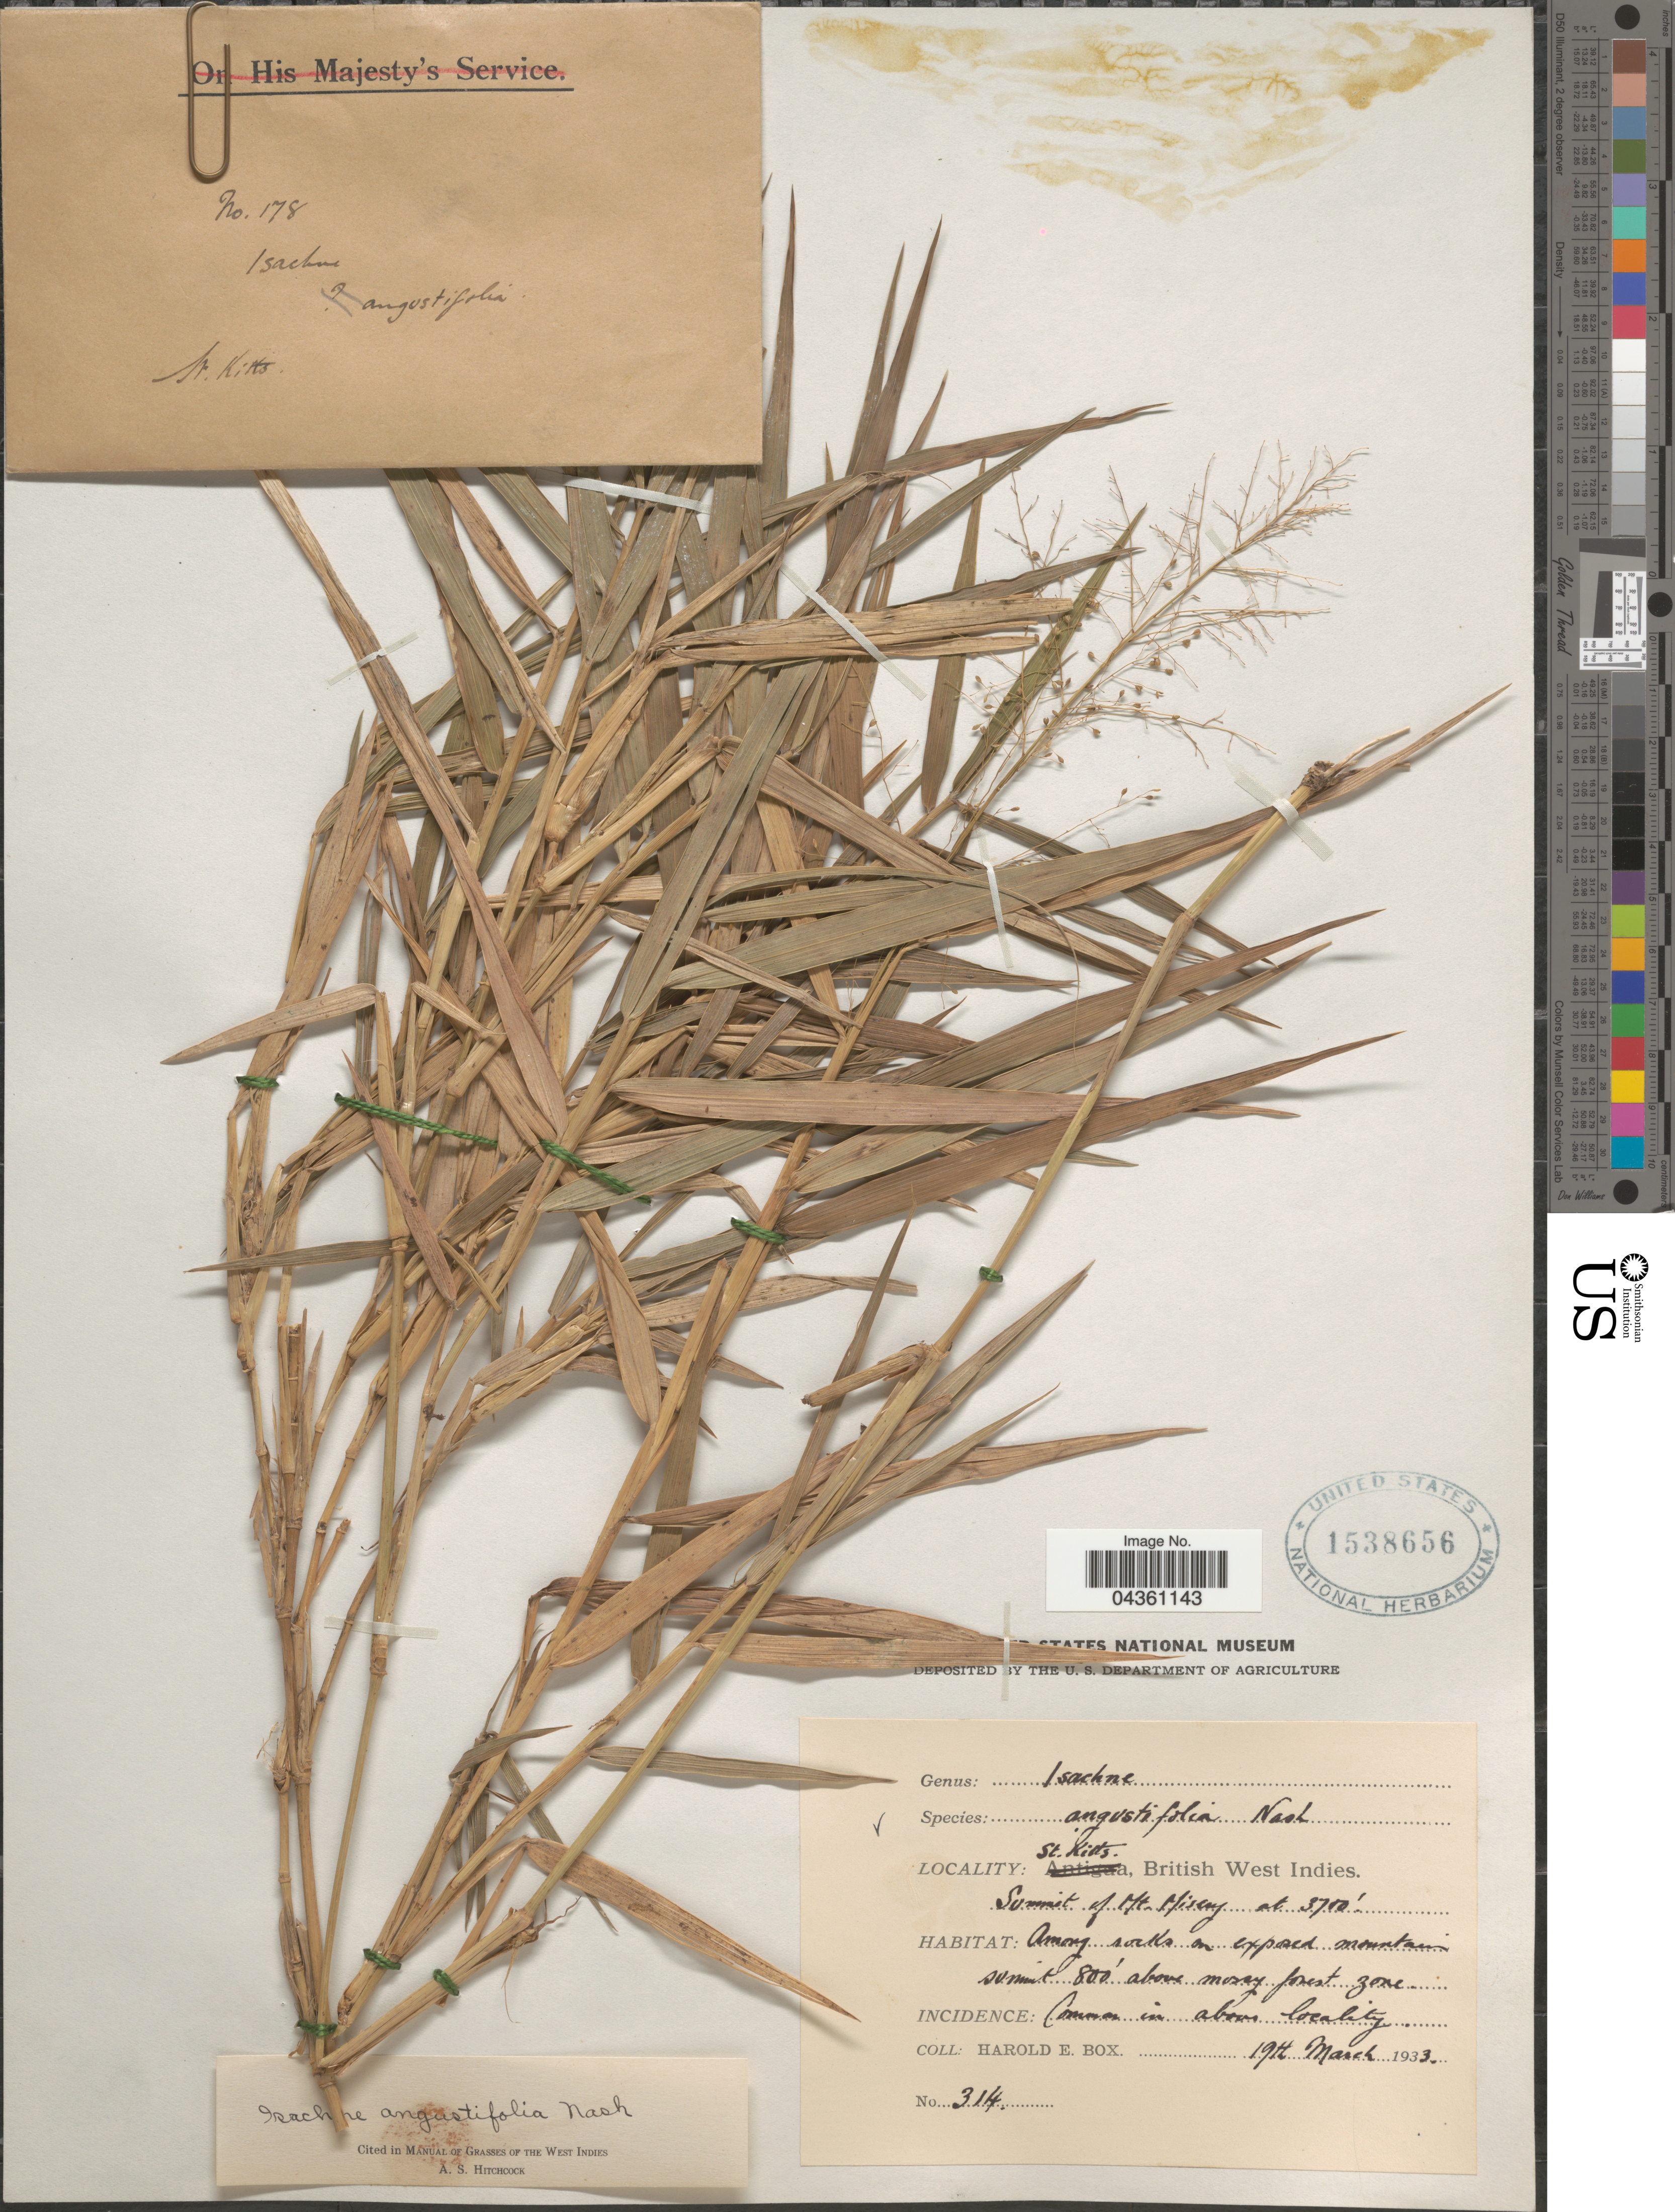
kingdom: Plantae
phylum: Tracheophyta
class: Liliopsida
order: Poales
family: Poaceae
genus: Isachne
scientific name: Isachne angustifolia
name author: Nash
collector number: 178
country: St. Christopher-Nevis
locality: St. Kitts.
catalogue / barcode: US 1538656-2